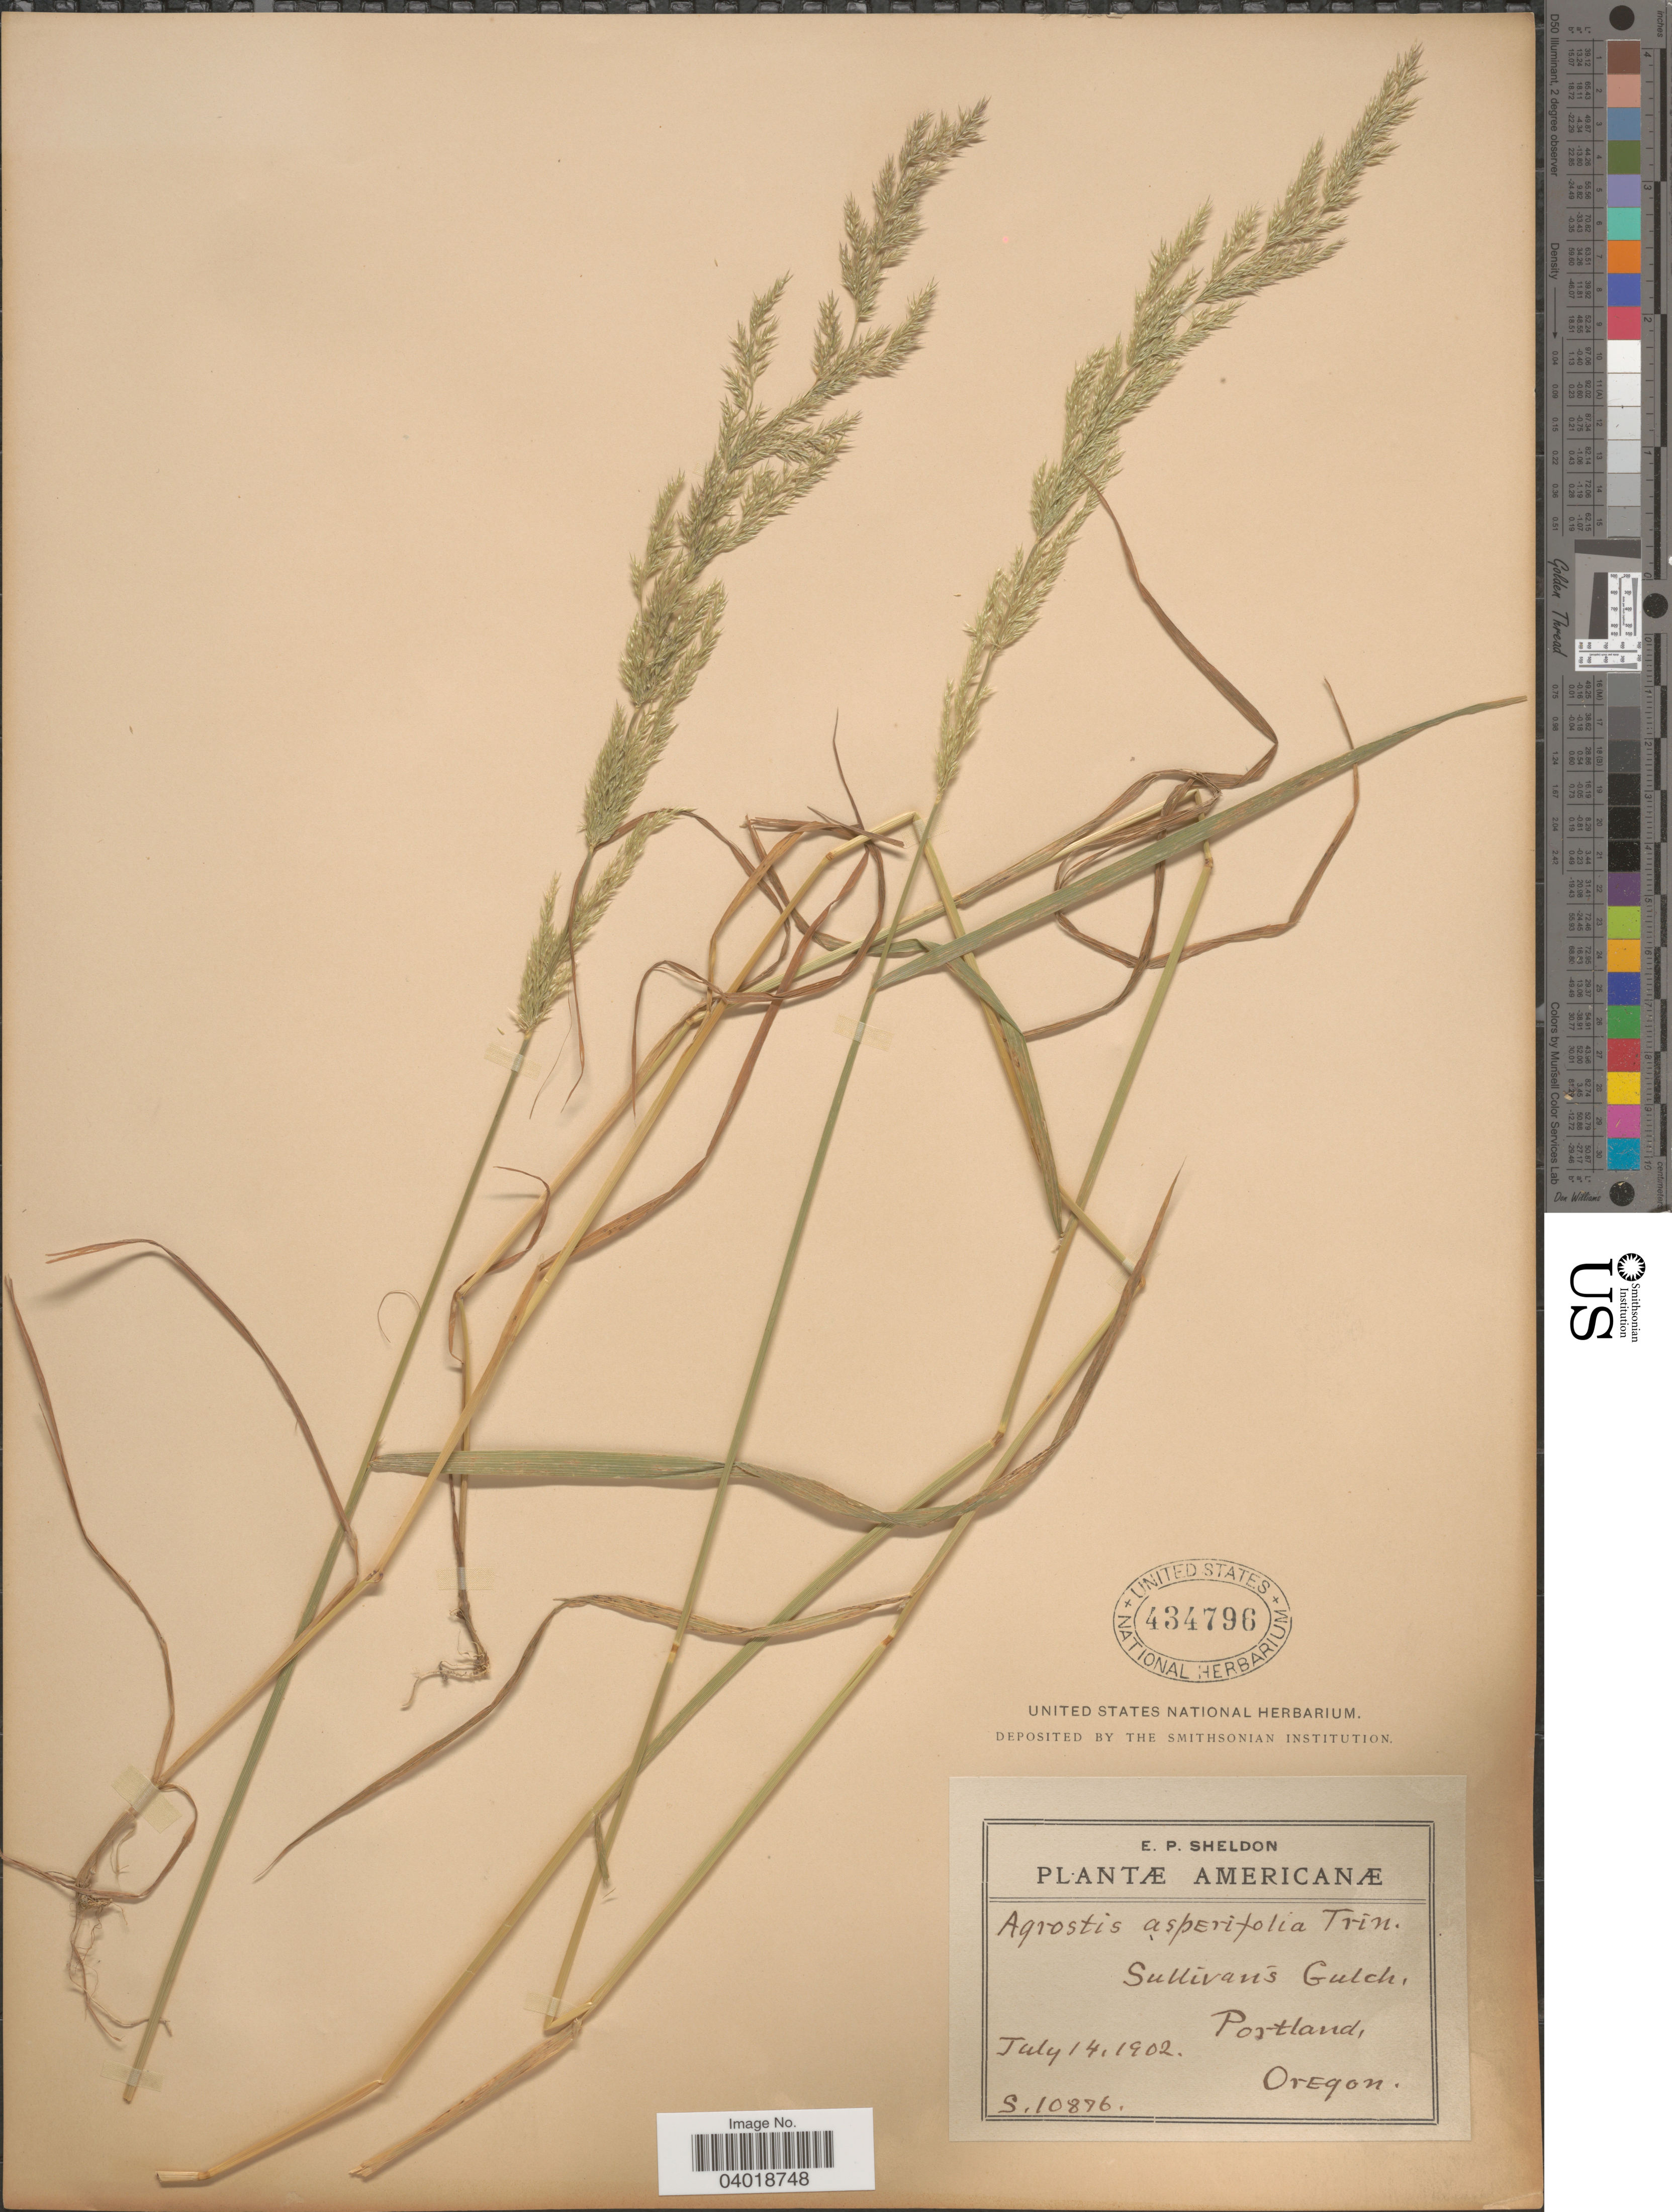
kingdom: Plantae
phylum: Tracheophyta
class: Liliopsida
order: Poales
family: Poaceae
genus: Agrostis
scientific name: Agrostis exarata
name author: Trin.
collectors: E. P. Sheldon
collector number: S.10876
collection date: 1902-07-14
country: United States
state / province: Oregon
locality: Sullivan's Gulch. Portland.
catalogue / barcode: US 434796